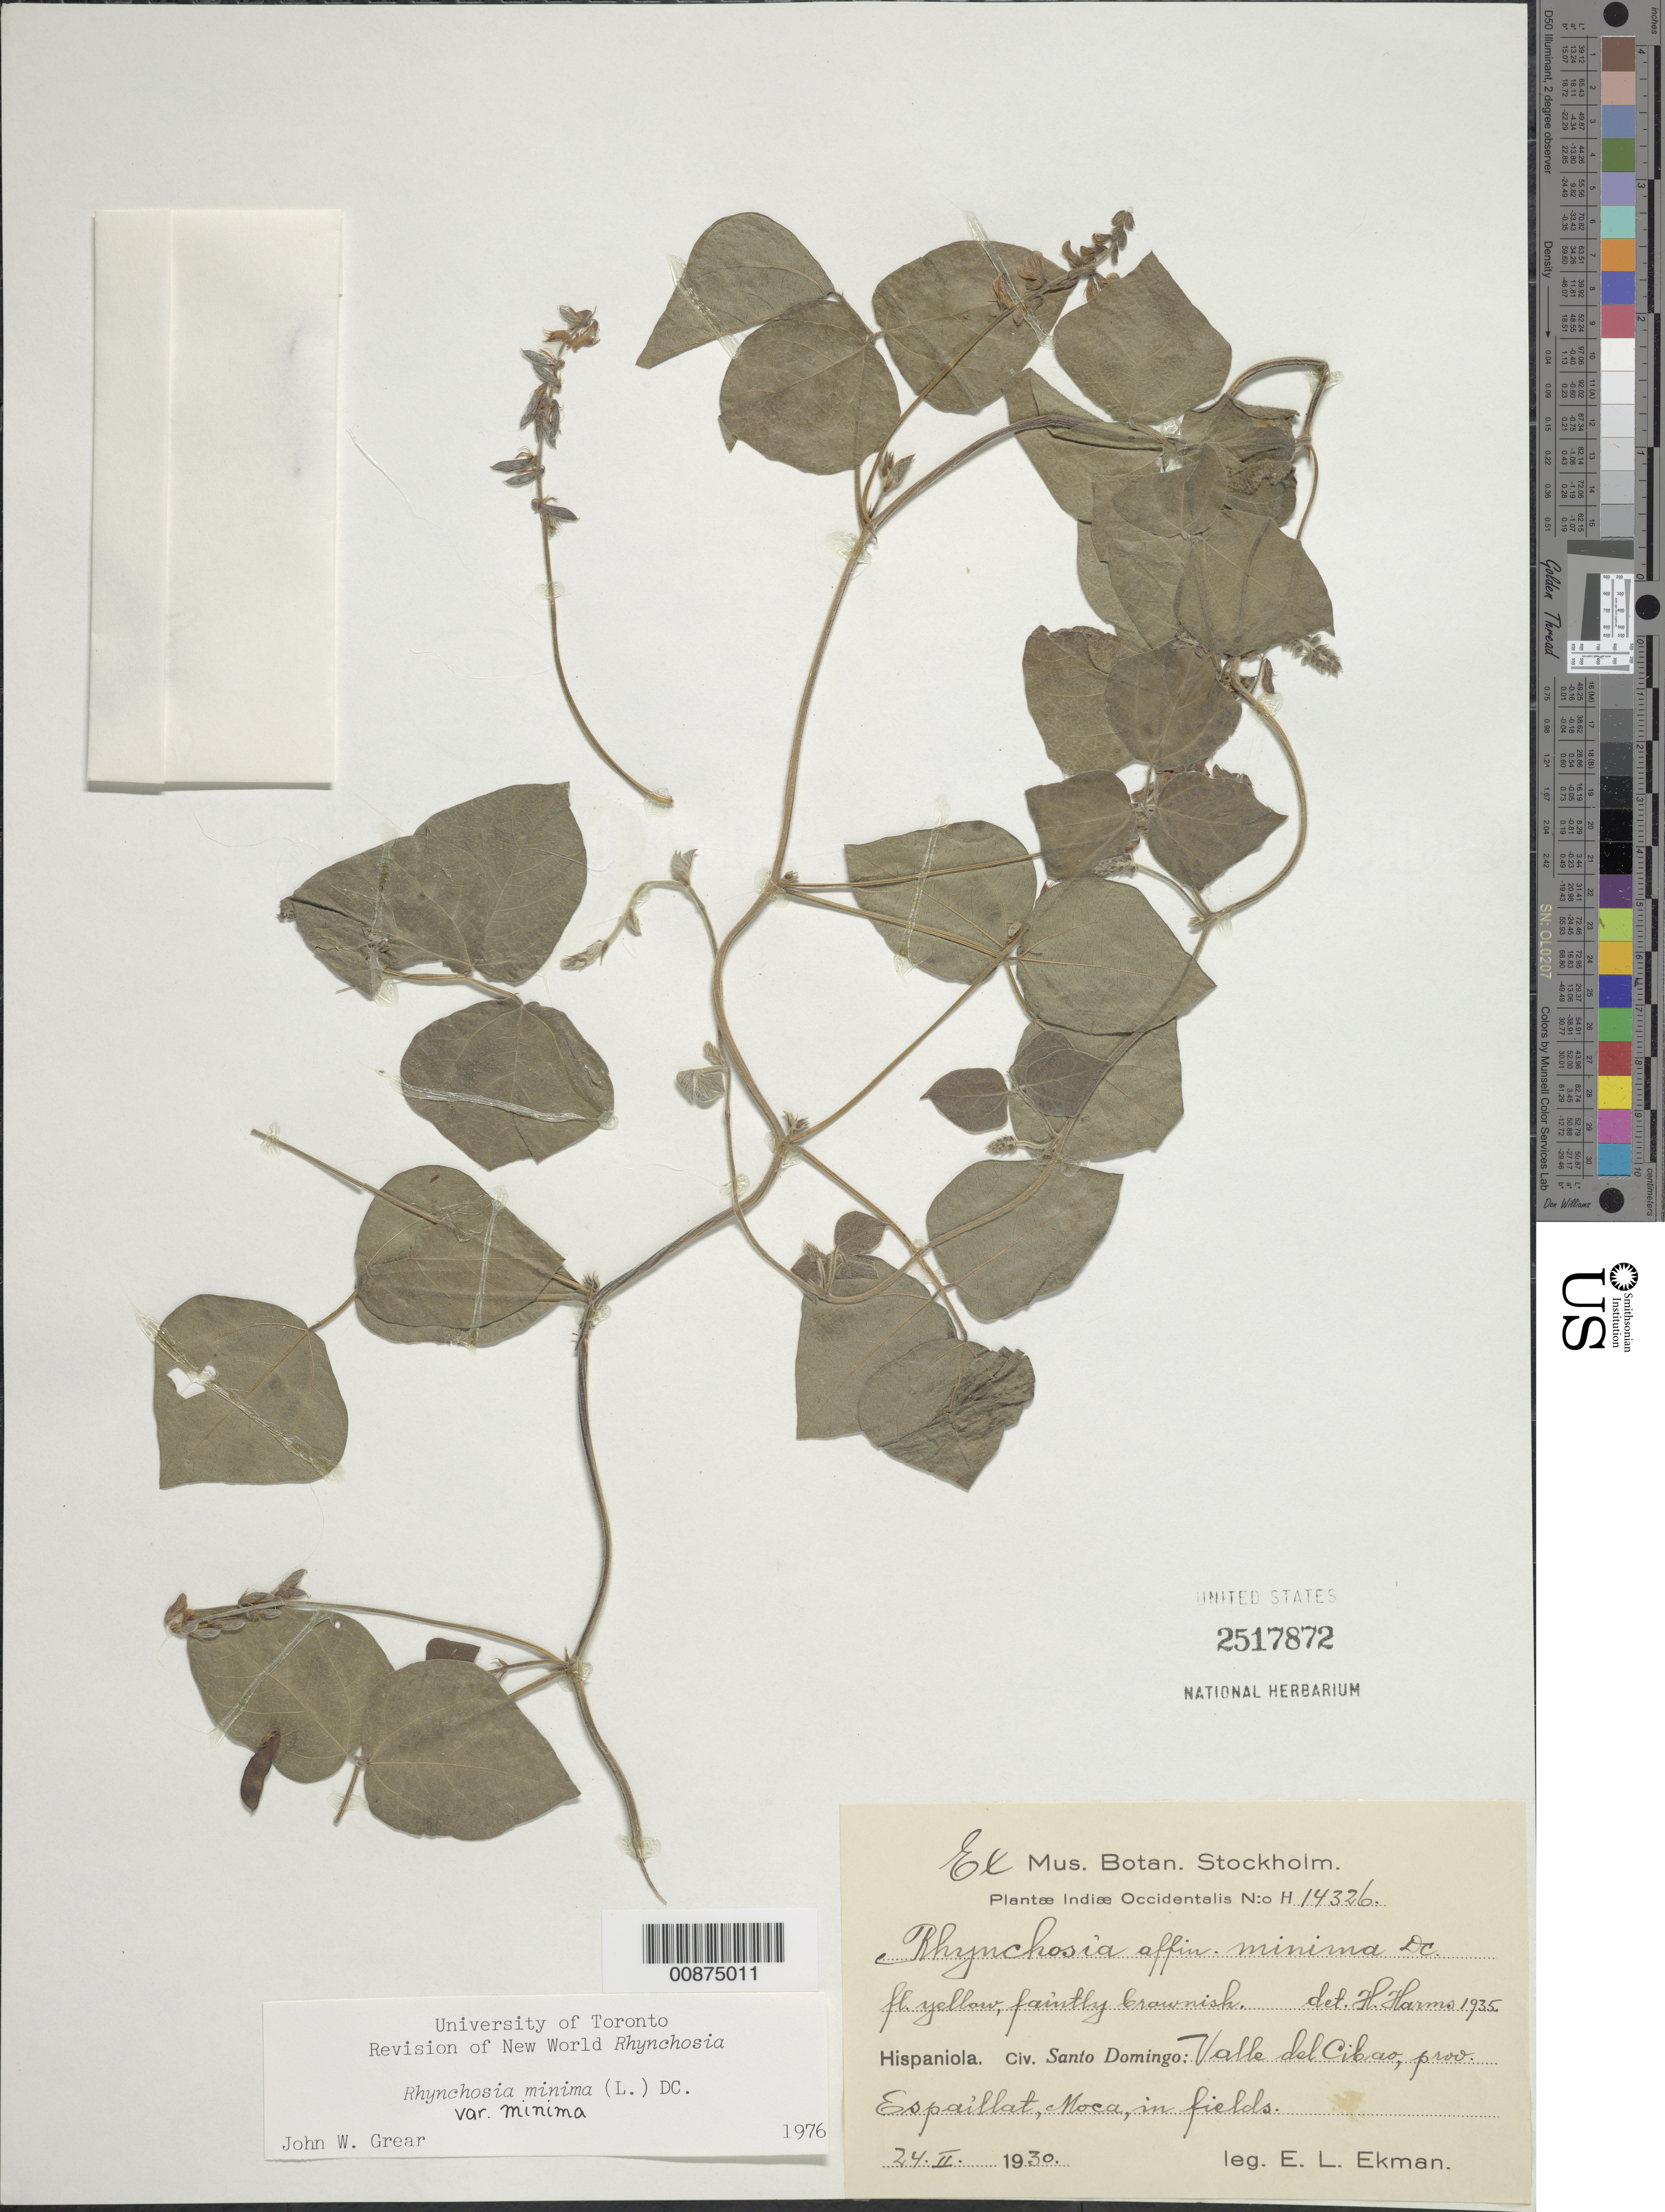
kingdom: Plantae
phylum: Tracheophyta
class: Magnoliopsida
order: Fabales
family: Fabaceae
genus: Rhynchosia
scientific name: Rhynchosia minima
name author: (L.) DC.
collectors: E. L. Ekman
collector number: H 14326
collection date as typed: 24 Feb 1930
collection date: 1930-02-24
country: Dominican Republic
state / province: Espaillat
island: Hispaniola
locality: Valle del Cibao, Moca.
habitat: In fields.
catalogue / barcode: US 2517872